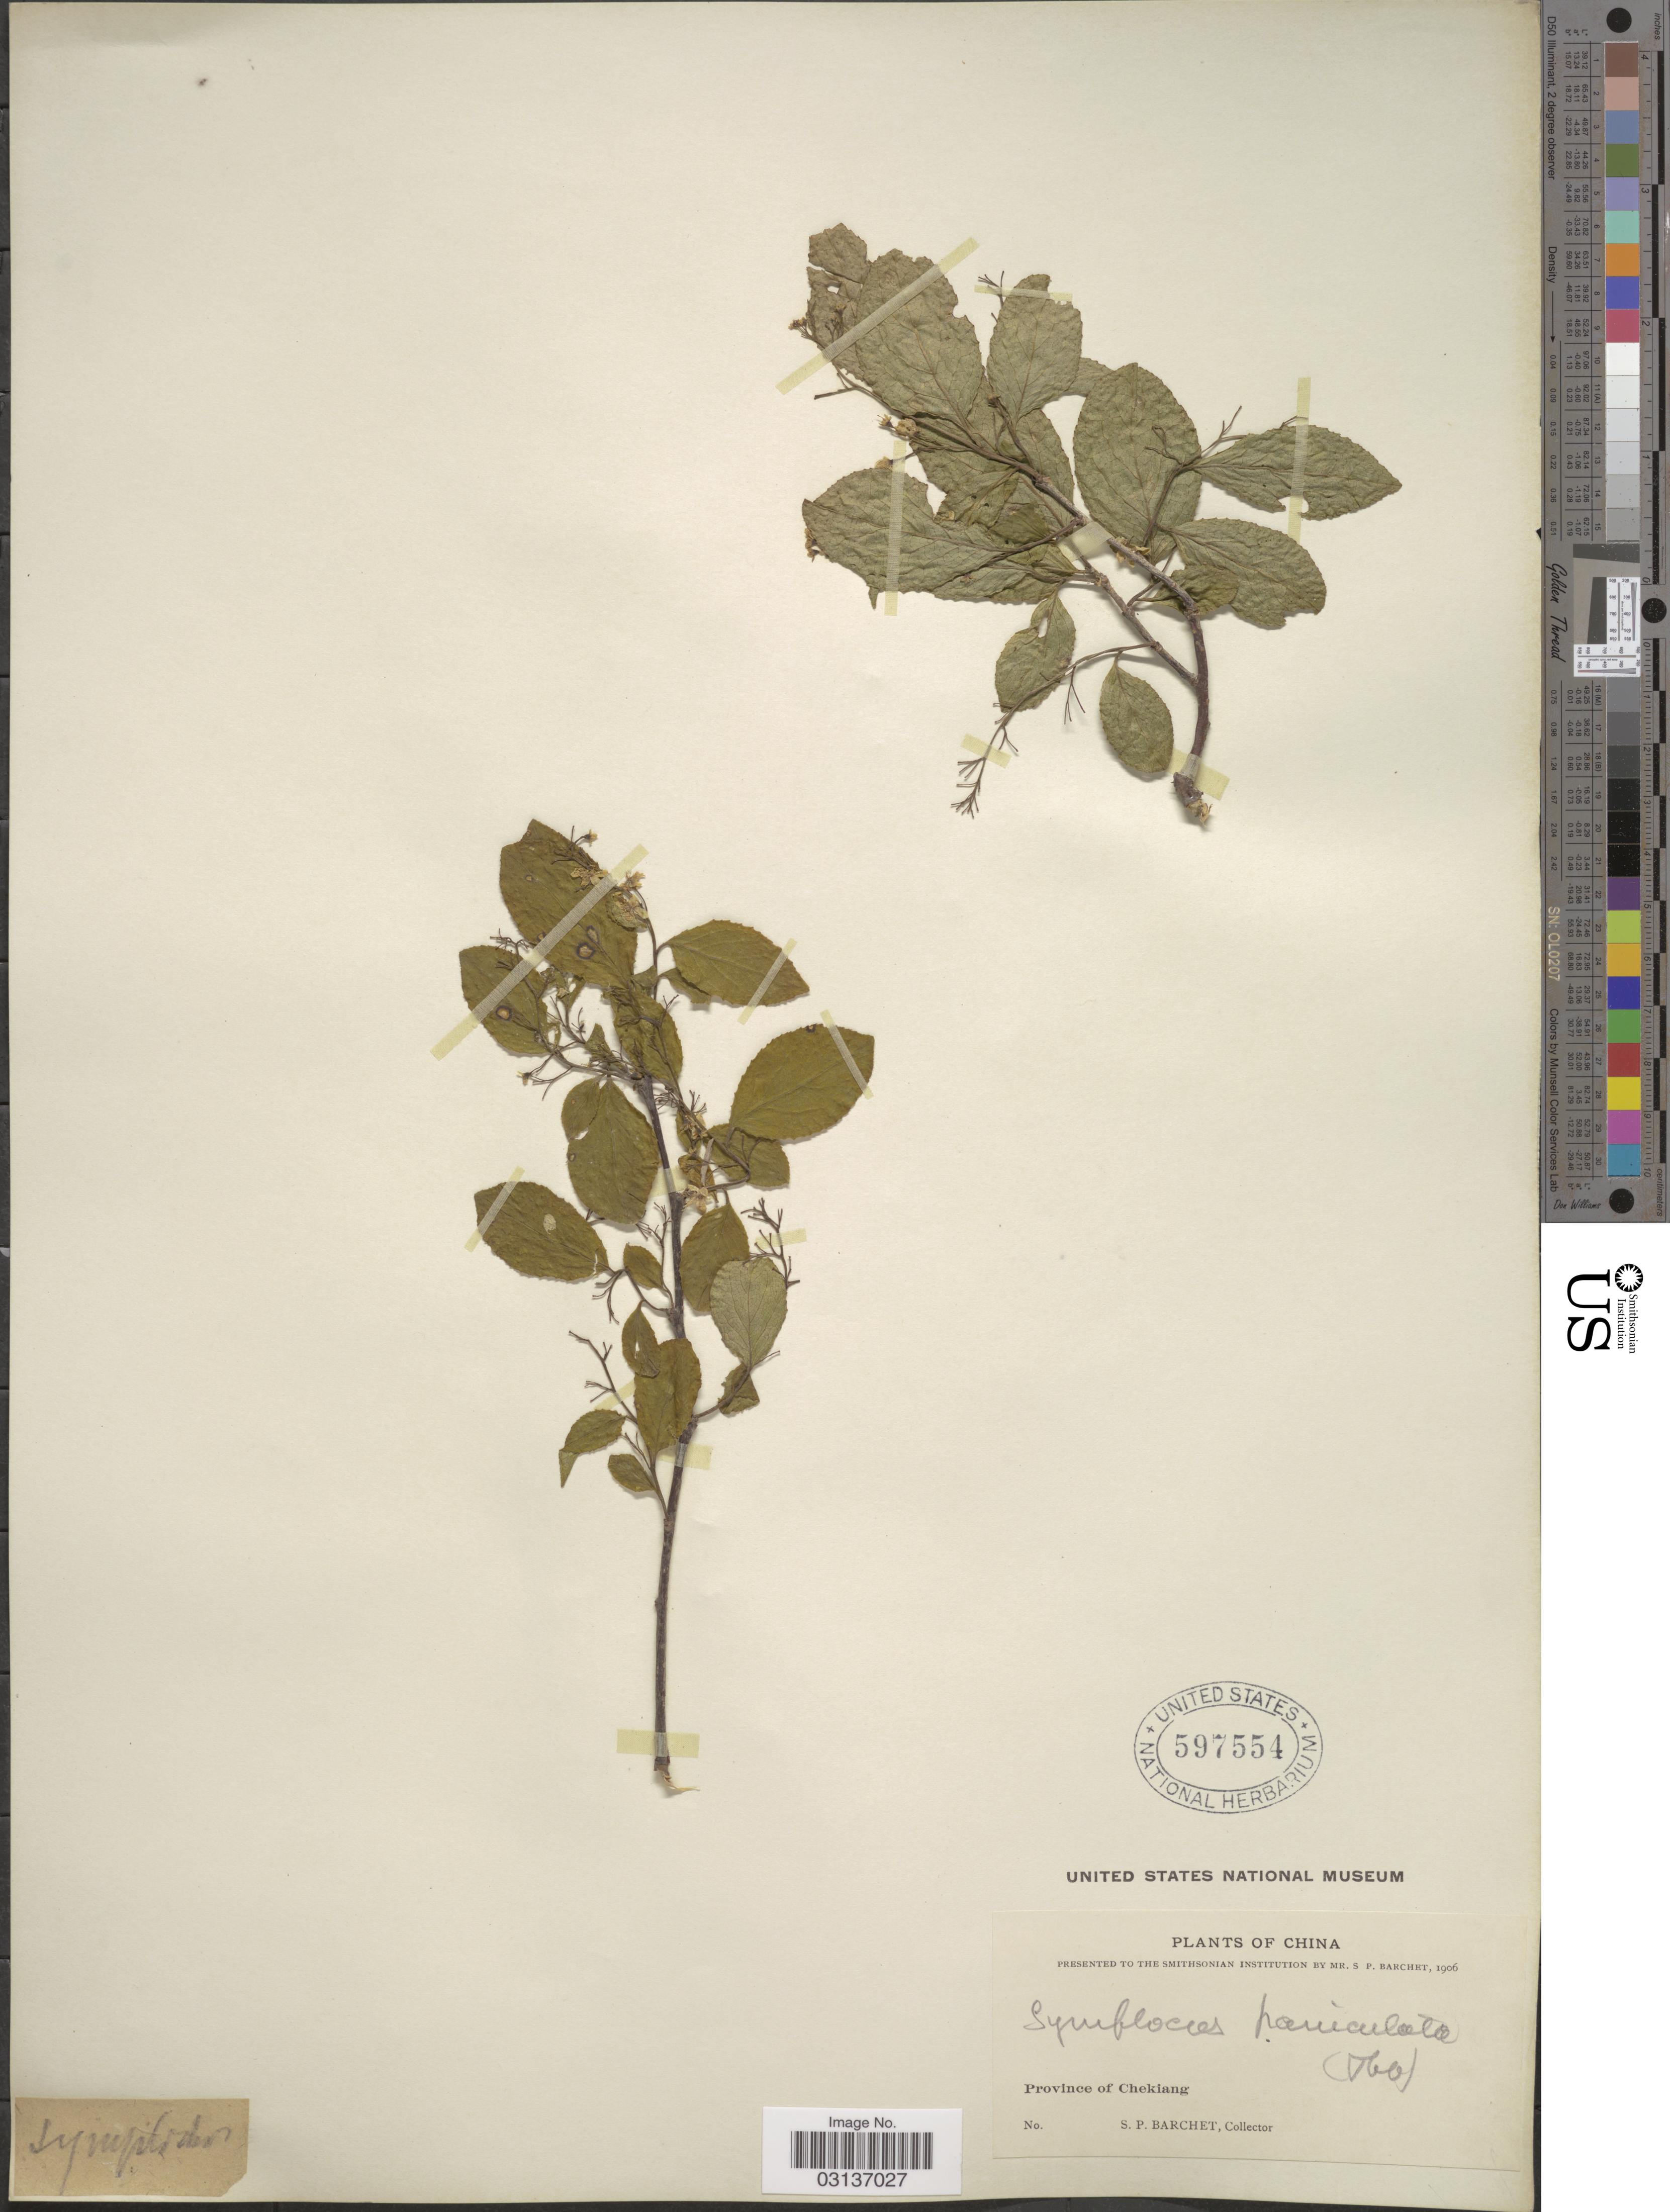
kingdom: Plantae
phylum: Tracheophyta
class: Magnoliopsida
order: Ericales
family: Symplocaceae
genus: Symplocos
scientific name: Symplocos paniculata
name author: Miq.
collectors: S. P. Barchet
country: China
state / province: Zhejiang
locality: Province of Chekiang.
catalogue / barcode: US 597554